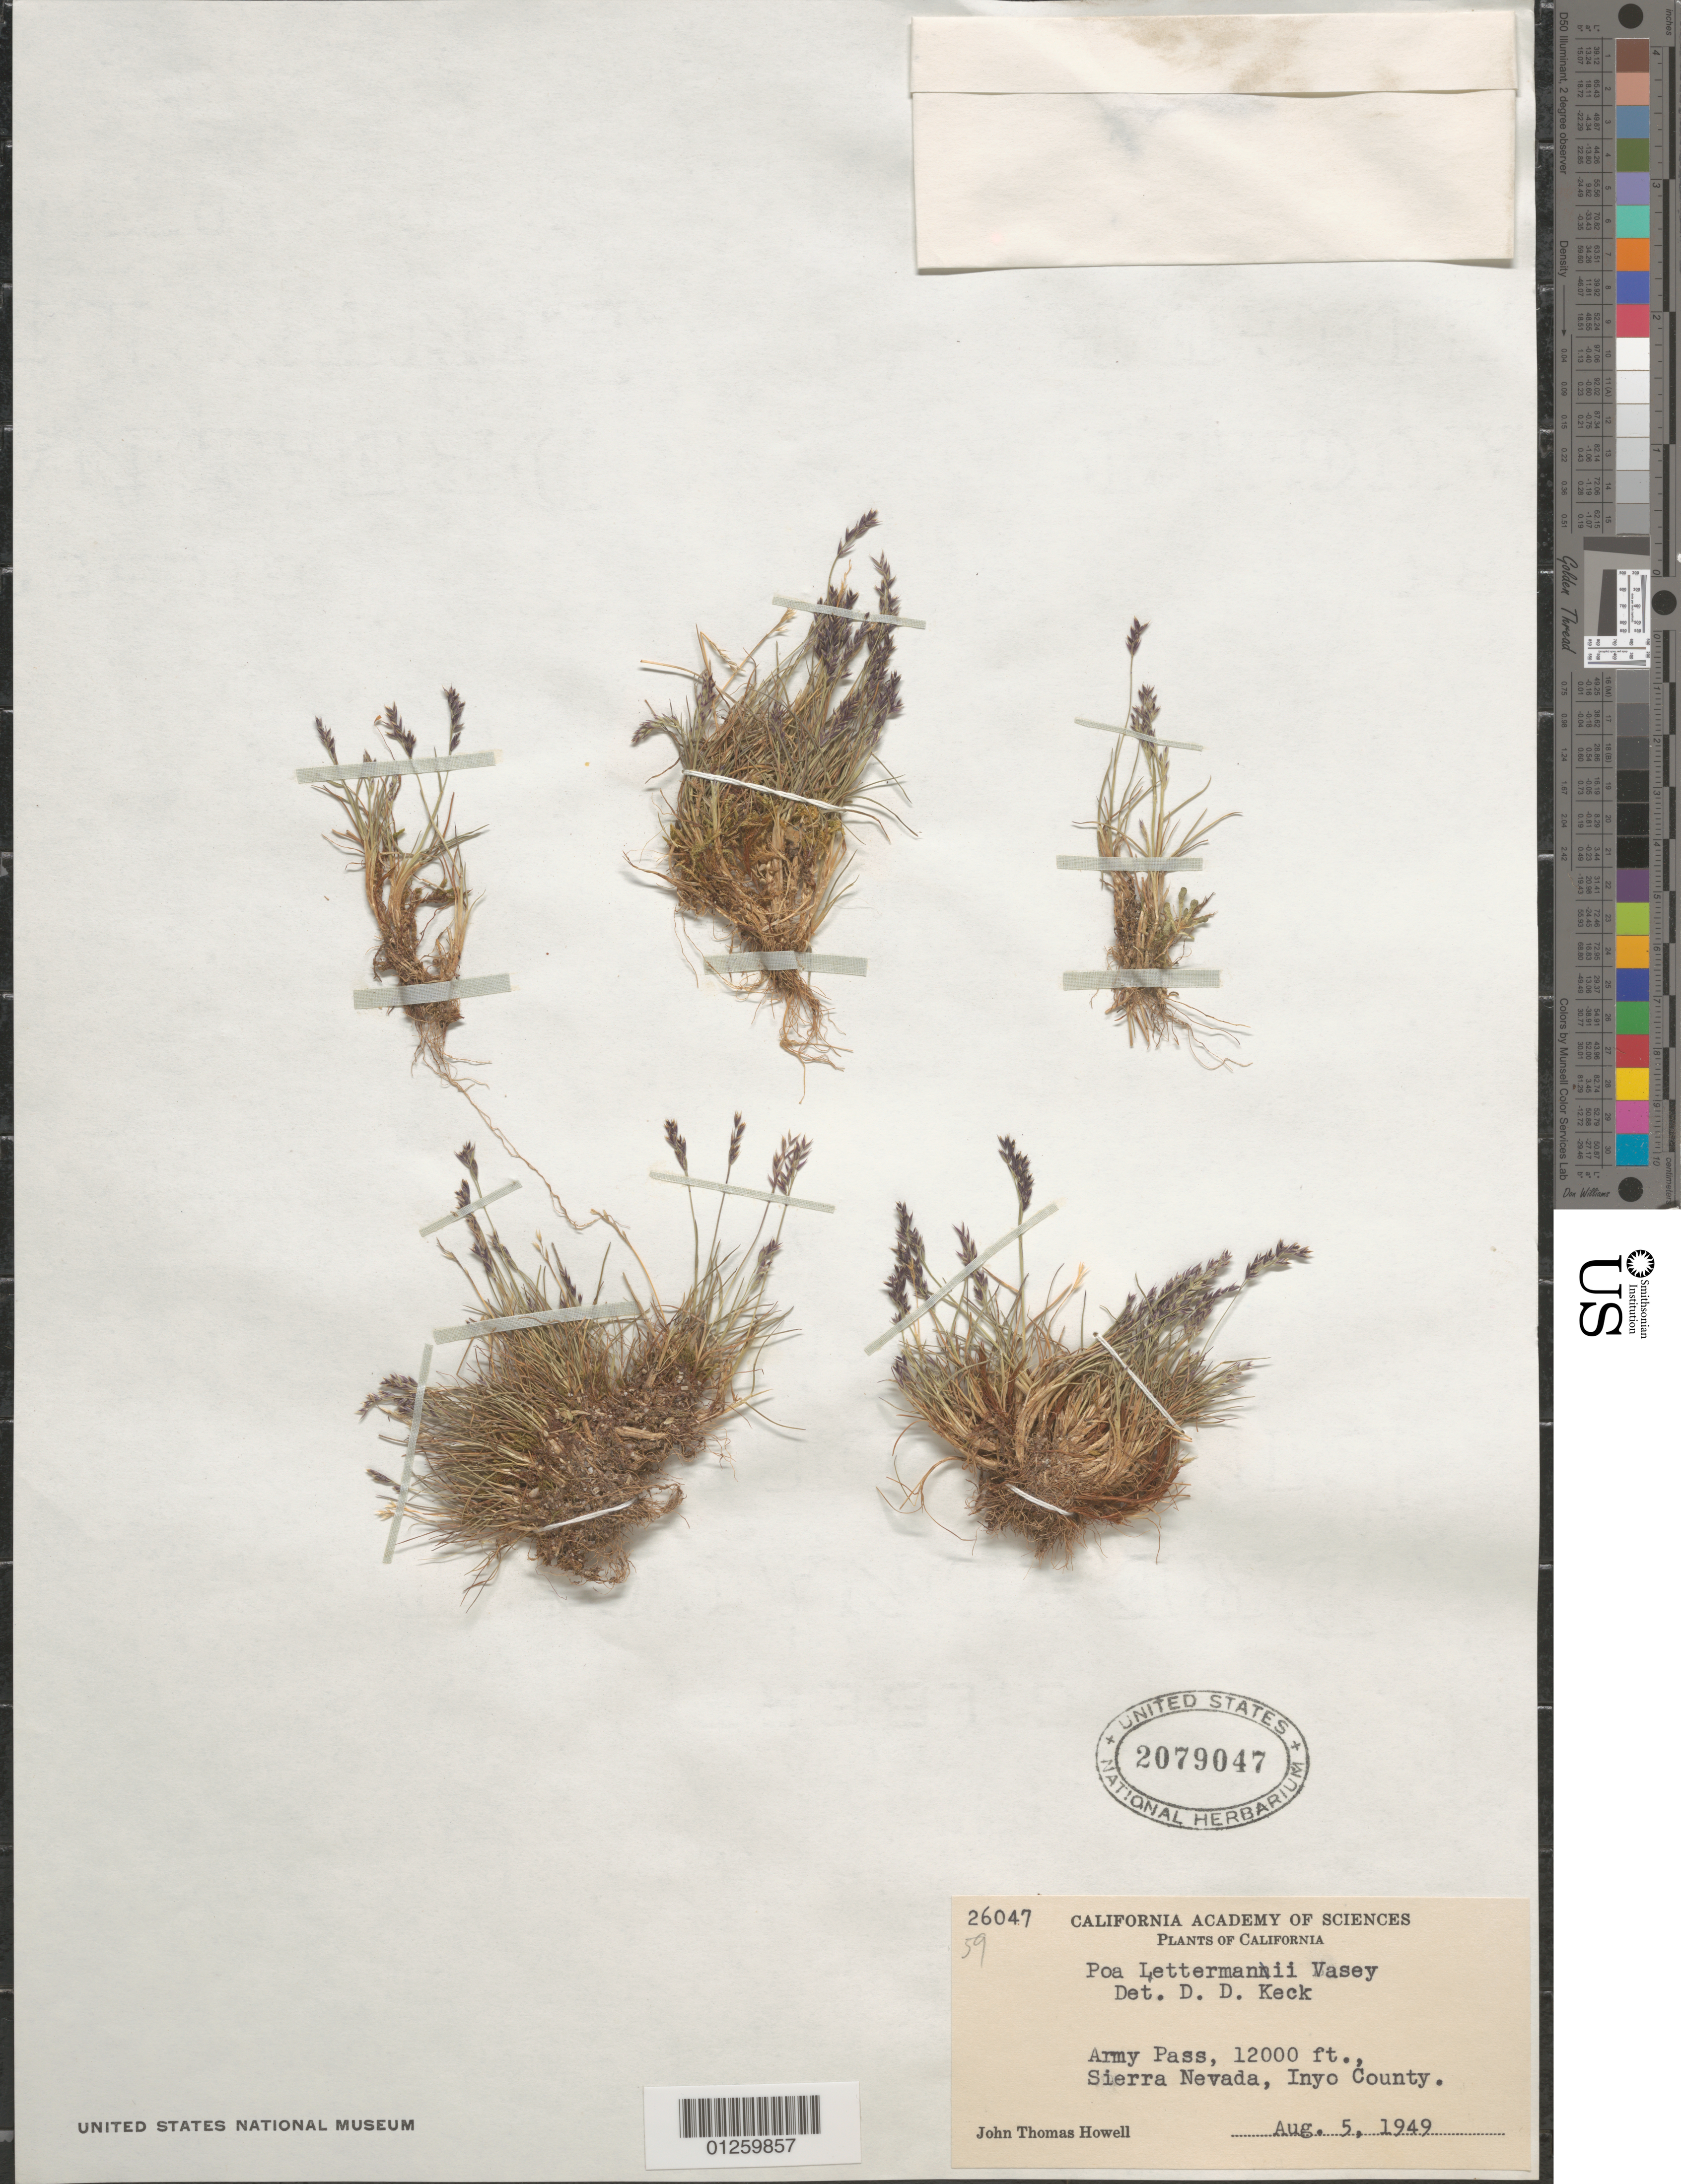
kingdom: Plantae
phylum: Tracheophyta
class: Liliopsida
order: Poales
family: Poaceae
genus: Poa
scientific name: Poa lettermanii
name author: Vasey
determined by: Keck, David D.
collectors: J. T. Howell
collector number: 26047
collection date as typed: Aug. 5, 1949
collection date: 1949-05-08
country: United States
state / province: California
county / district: Inyo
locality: Army Pass. Sierra Nevada.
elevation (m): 3658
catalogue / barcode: US 2079047